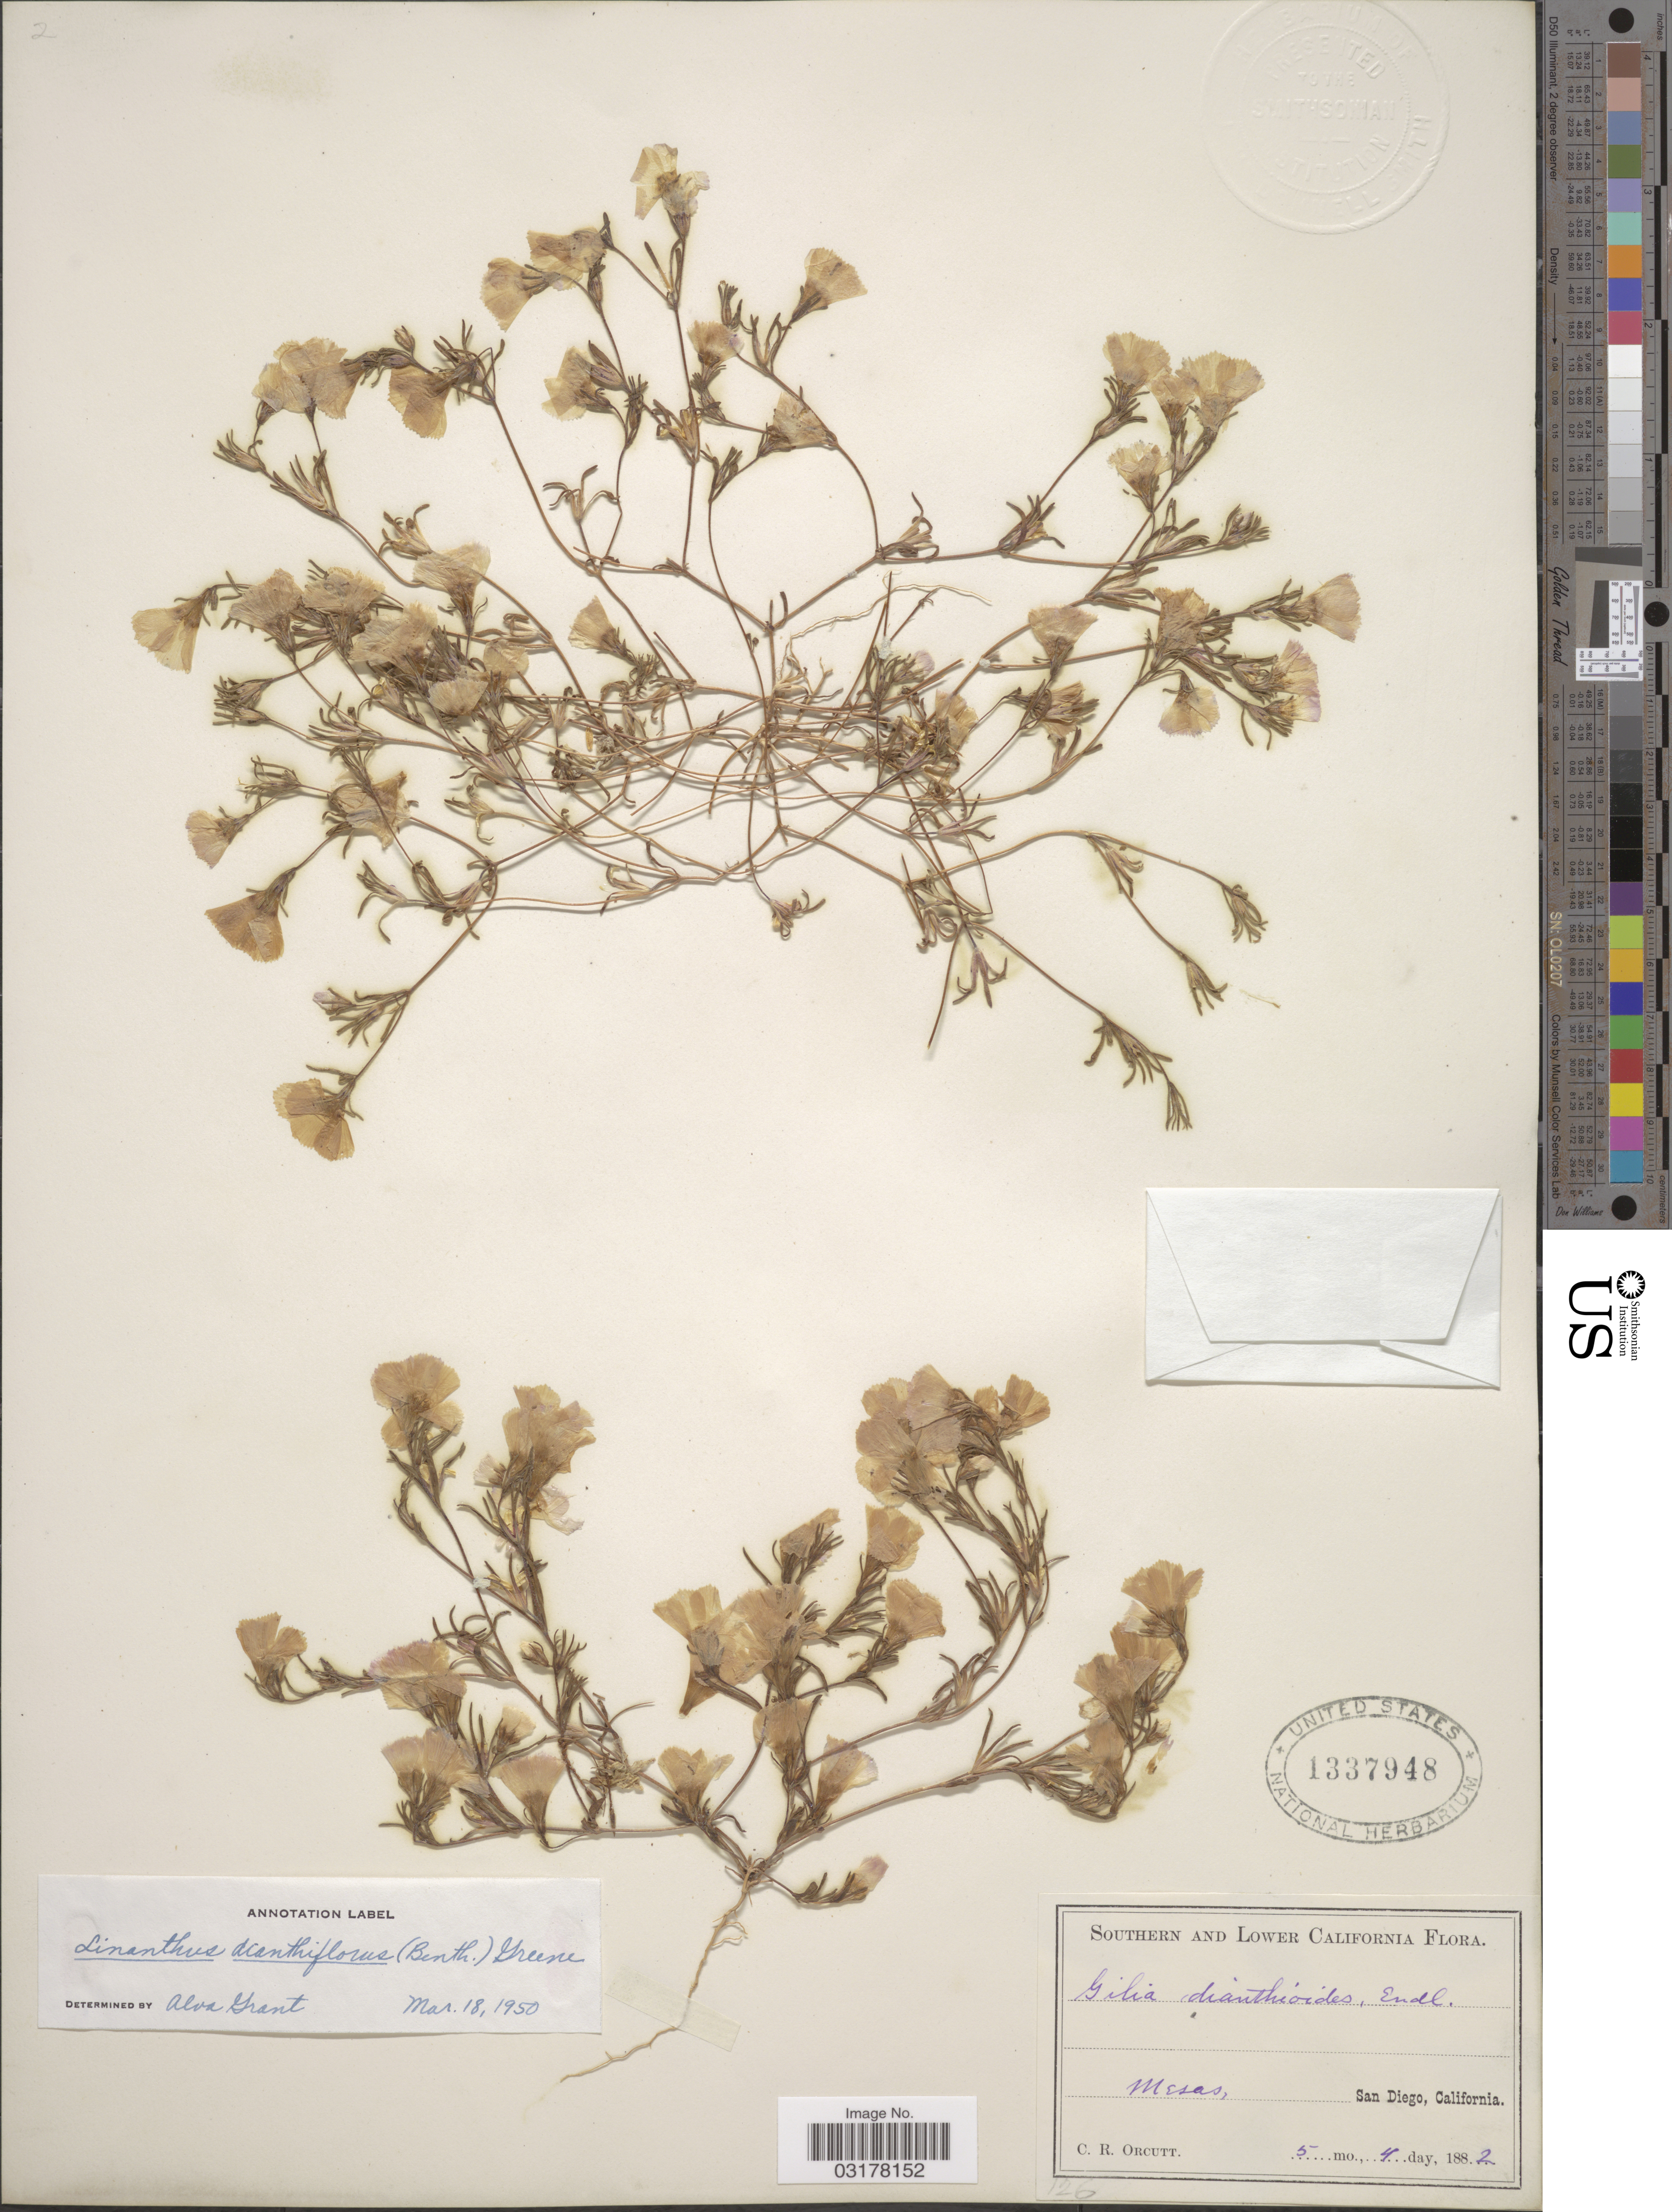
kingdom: Plantae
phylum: Tracheophyta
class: Magnoliopsida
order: Ericales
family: Polemoniaceae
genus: Linanthus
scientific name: Linanthus dianthiflorus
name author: (Benth.) Greene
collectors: C. R. Orcutt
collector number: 126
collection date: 1882-05-04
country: United States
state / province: California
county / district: San Diego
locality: Southern California. Mesas, San Diego, California.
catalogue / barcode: US 1337948